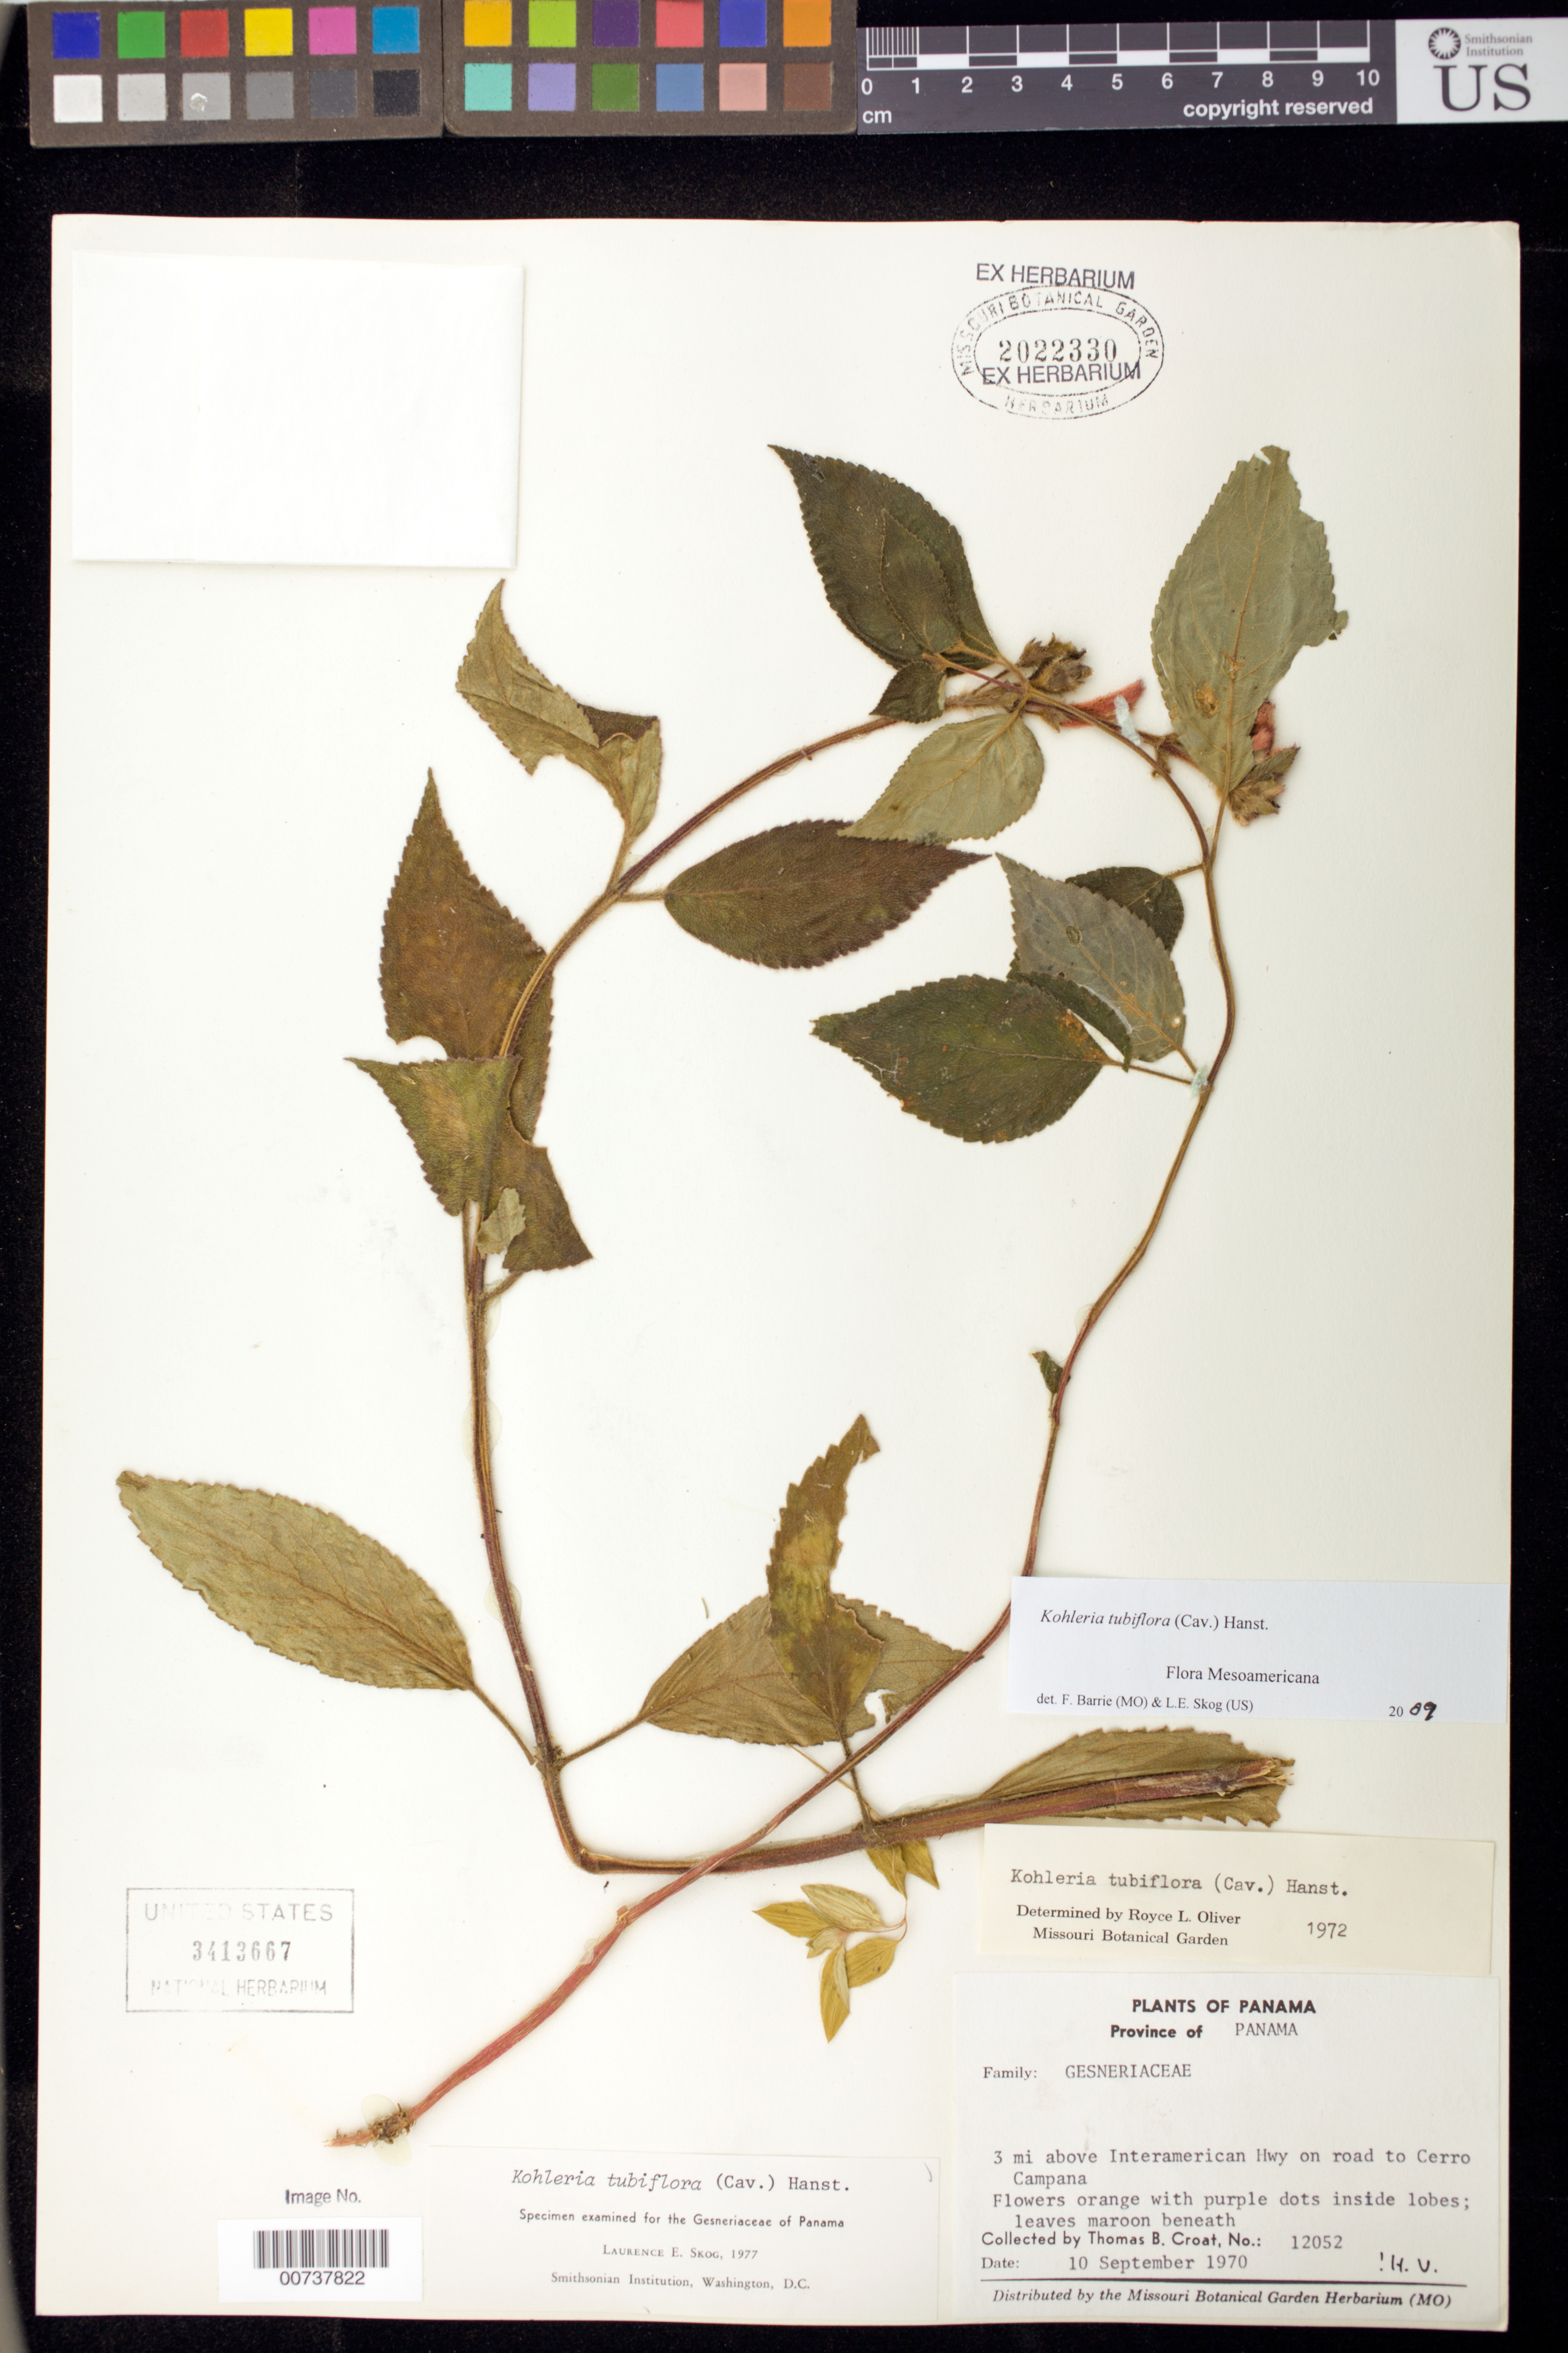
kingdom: Plantae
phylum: Tracheophyta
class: Magnoliopsida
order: Lamiales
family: Gesneriaceae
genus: Kohleria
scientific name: Kohleria tubiflora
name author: (Cav.) Hanst.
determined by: Skog, Laurence E.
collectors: T. B. Croat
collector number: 12052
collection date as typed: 10 Sep 1970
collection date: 1970-09-10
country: Panama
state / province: Panamá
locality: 3 mi above Interamerican Hwy on road to Cerro Campana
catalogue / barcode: US 3413667